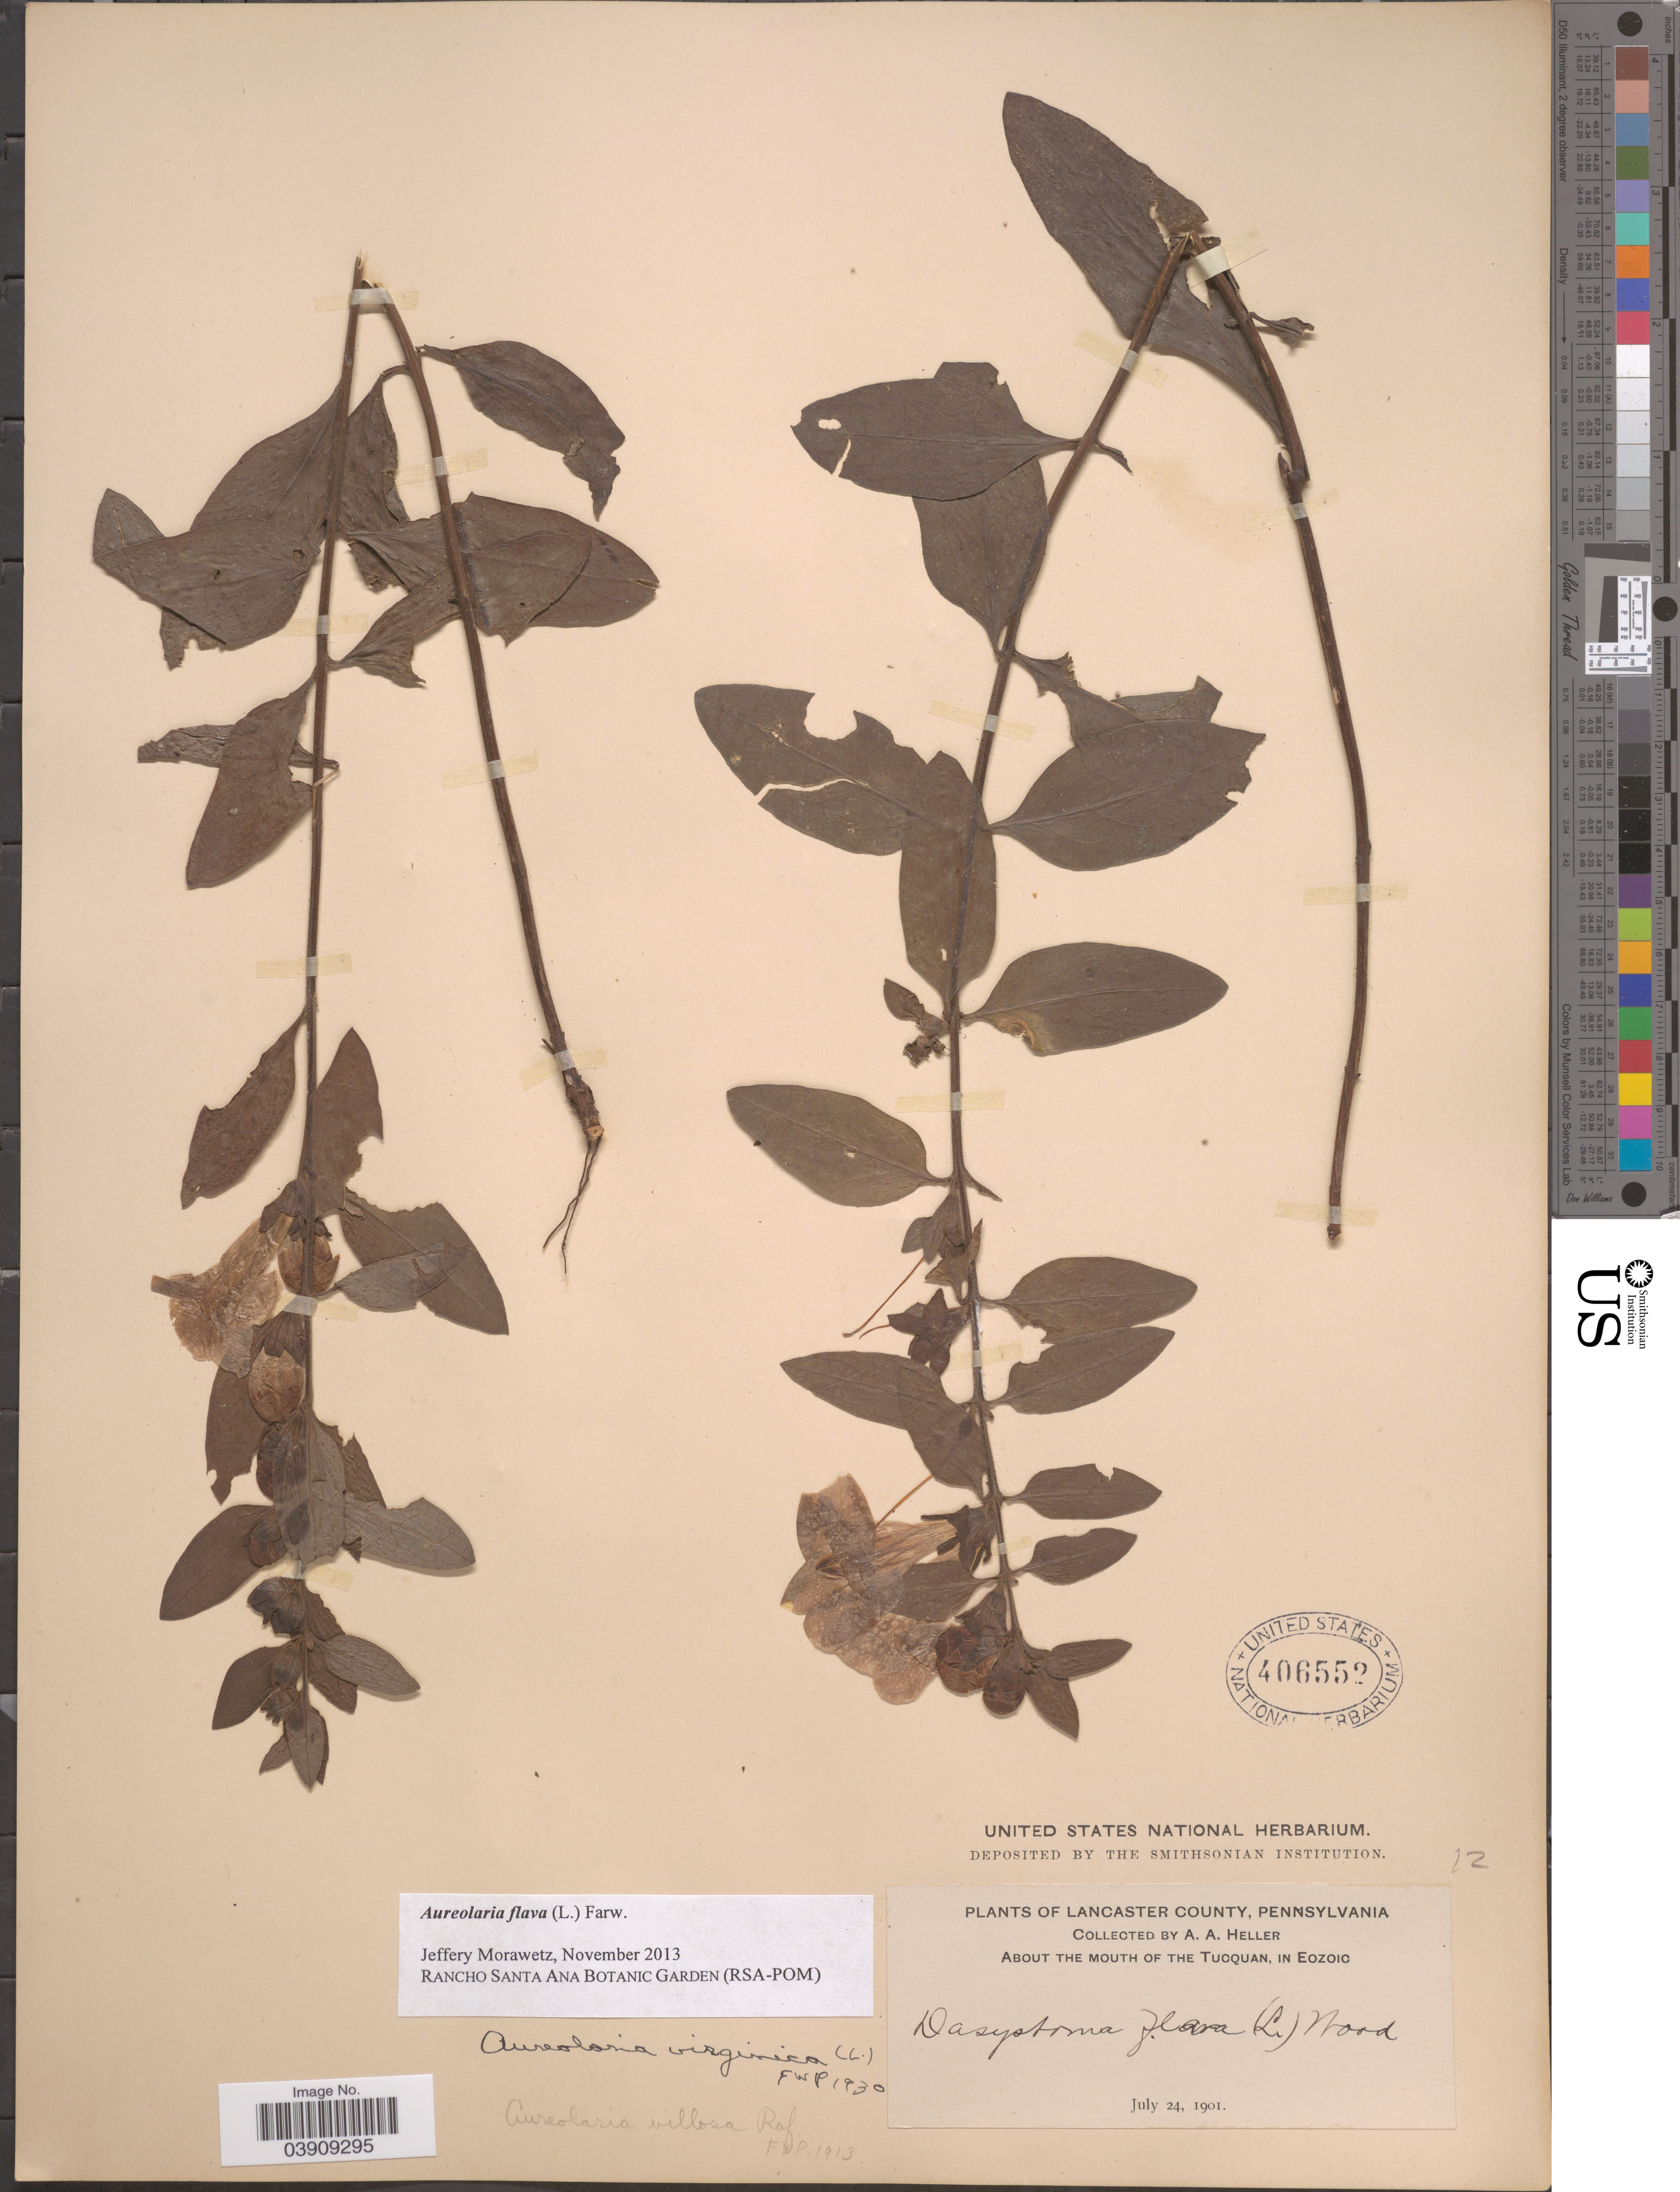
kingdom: Plantae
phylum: Tracheophyta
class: Magnoliopsida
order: Lamiales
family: Orobanchaceae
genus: Aureolaria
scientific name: Aureolaria flava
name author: (L.) Farw.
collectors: A. A. Heller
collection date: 1901-07-24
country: United States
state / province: Pennsylvania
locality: Lancaster County. About the Mouth of the Tucquan, in Eozoic.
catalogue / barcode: US 406552